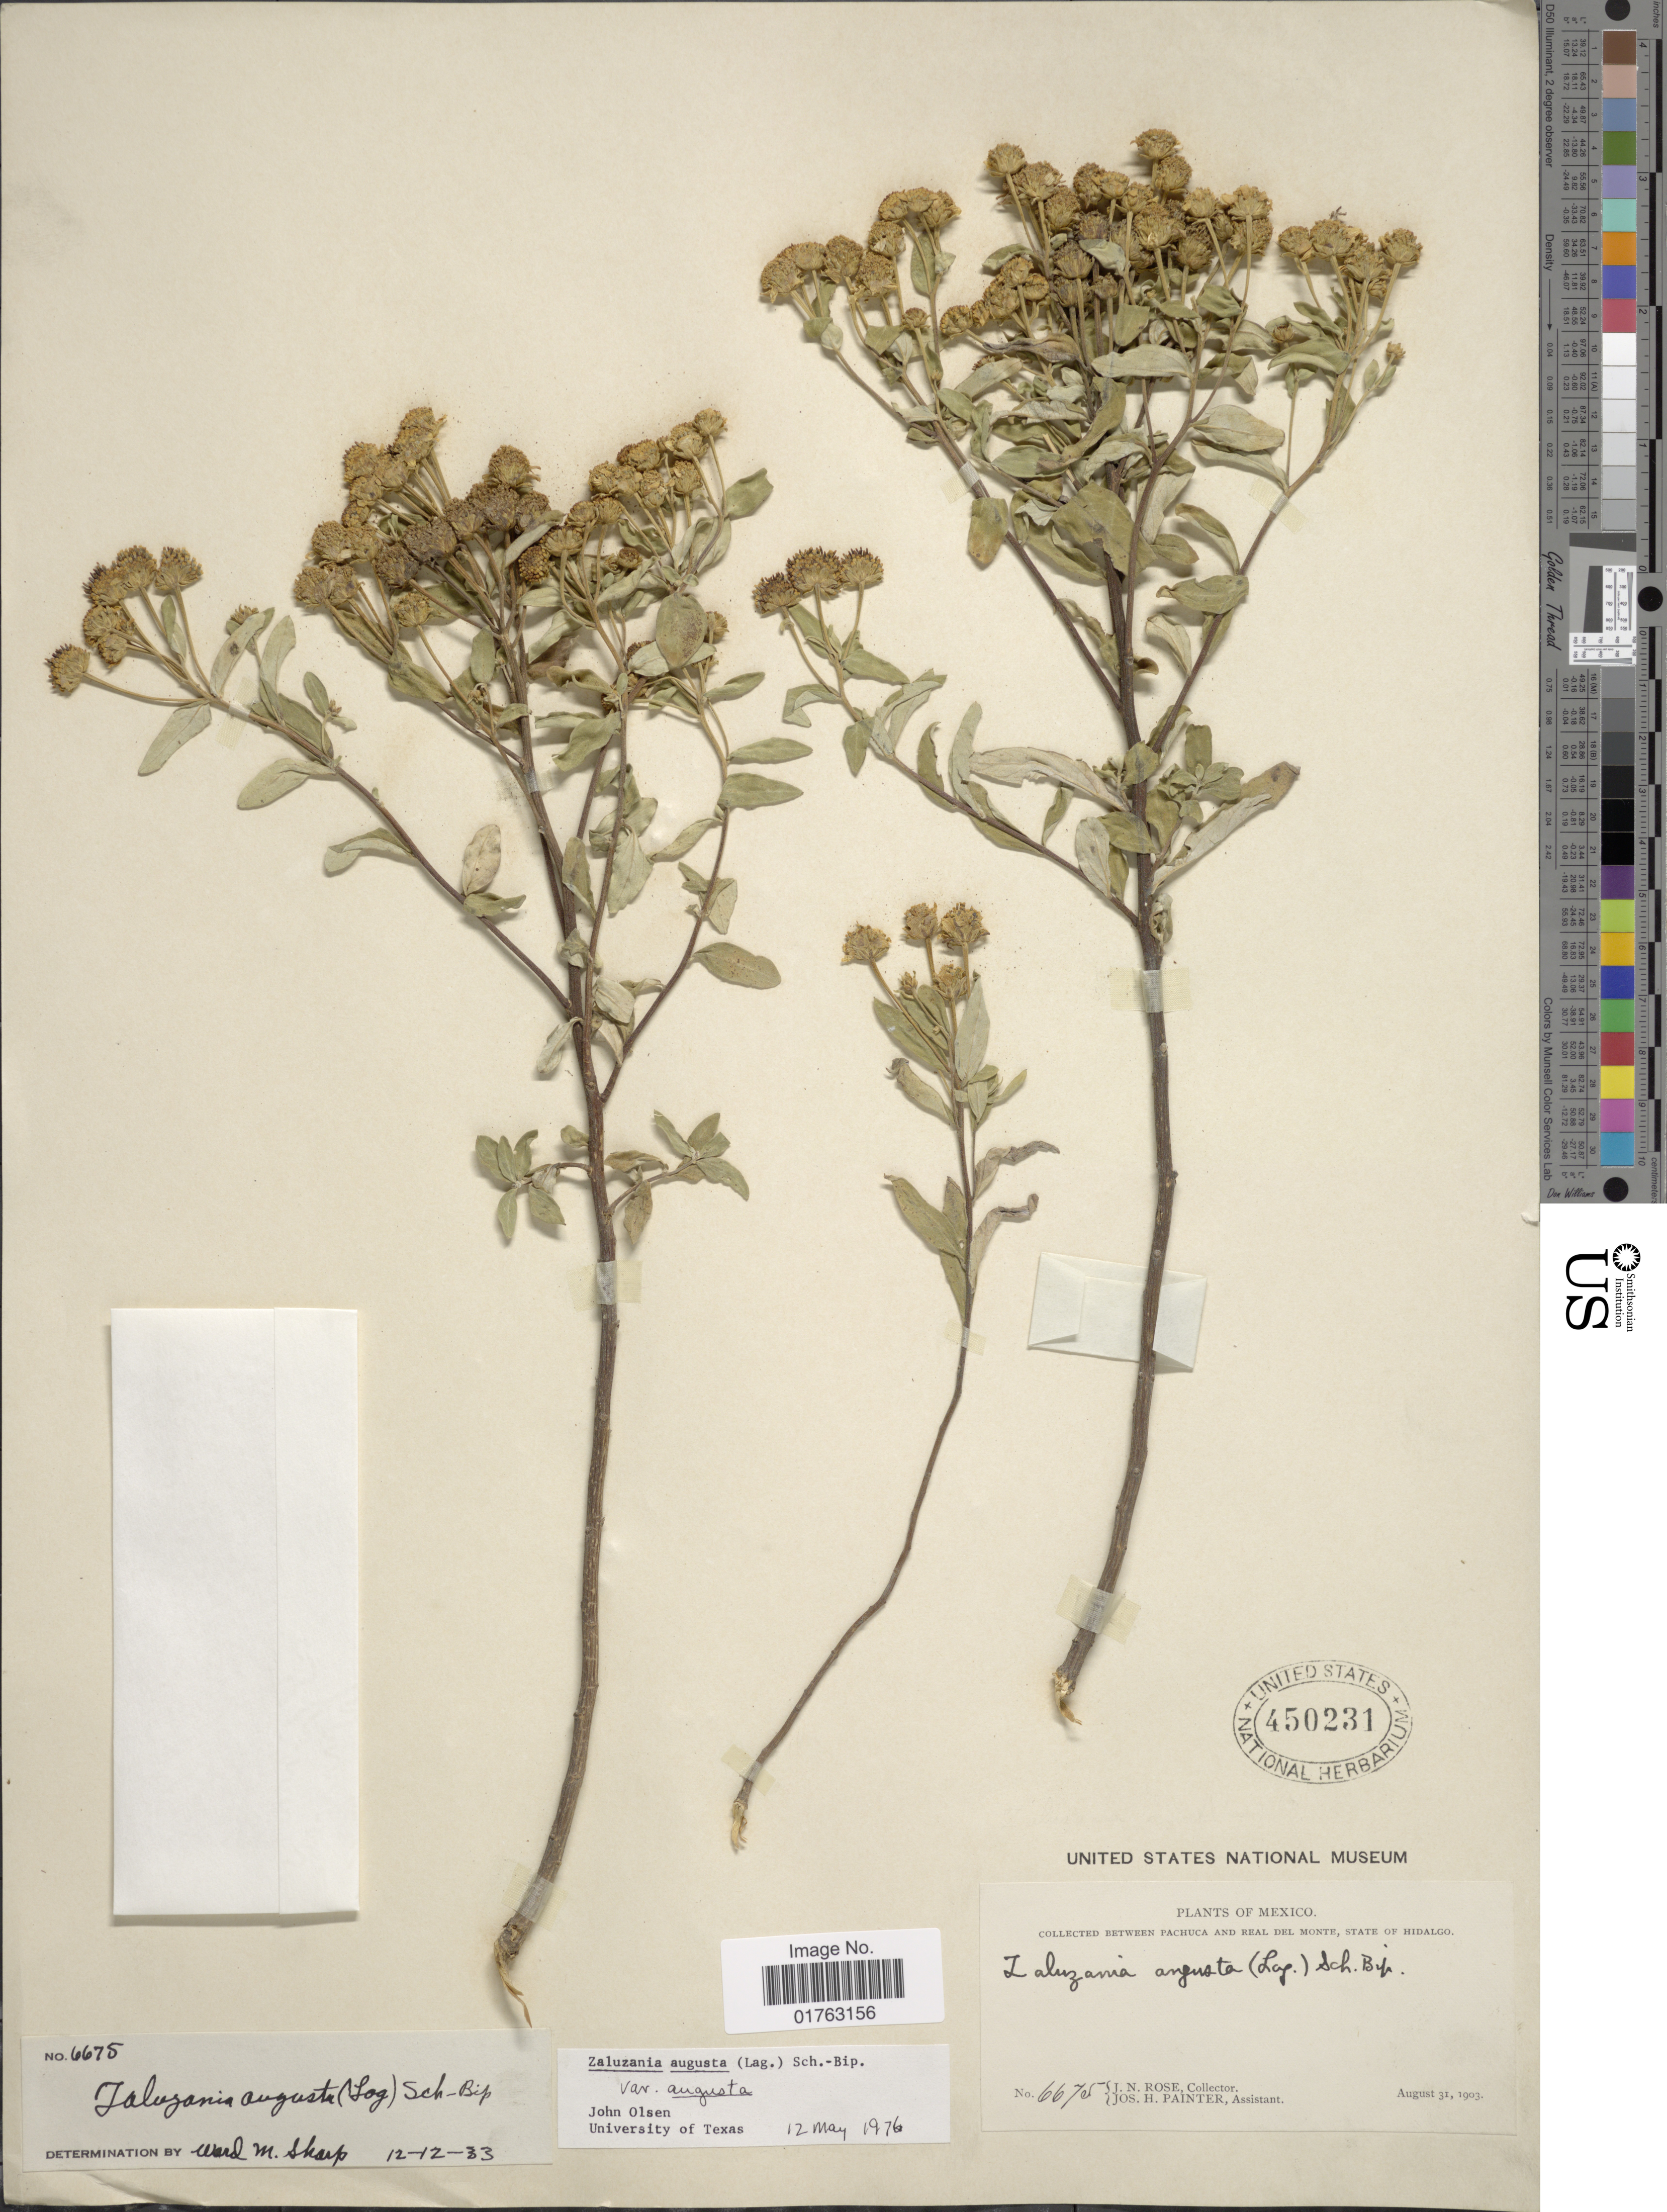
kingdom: Plantae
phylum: Tracheophyta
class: Magnoliopsida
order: Asterales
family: Asteraceae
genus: Zaluzania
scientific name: Zaluzania angusta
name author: (Lag.) Sch. Bip.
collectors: J. N. Rose & J. H. Painter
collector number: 6675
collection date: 1903-08-31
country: Mexico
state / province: Hidalgo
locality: Between Pachuca and Real Del Monte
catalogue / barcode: US 450231